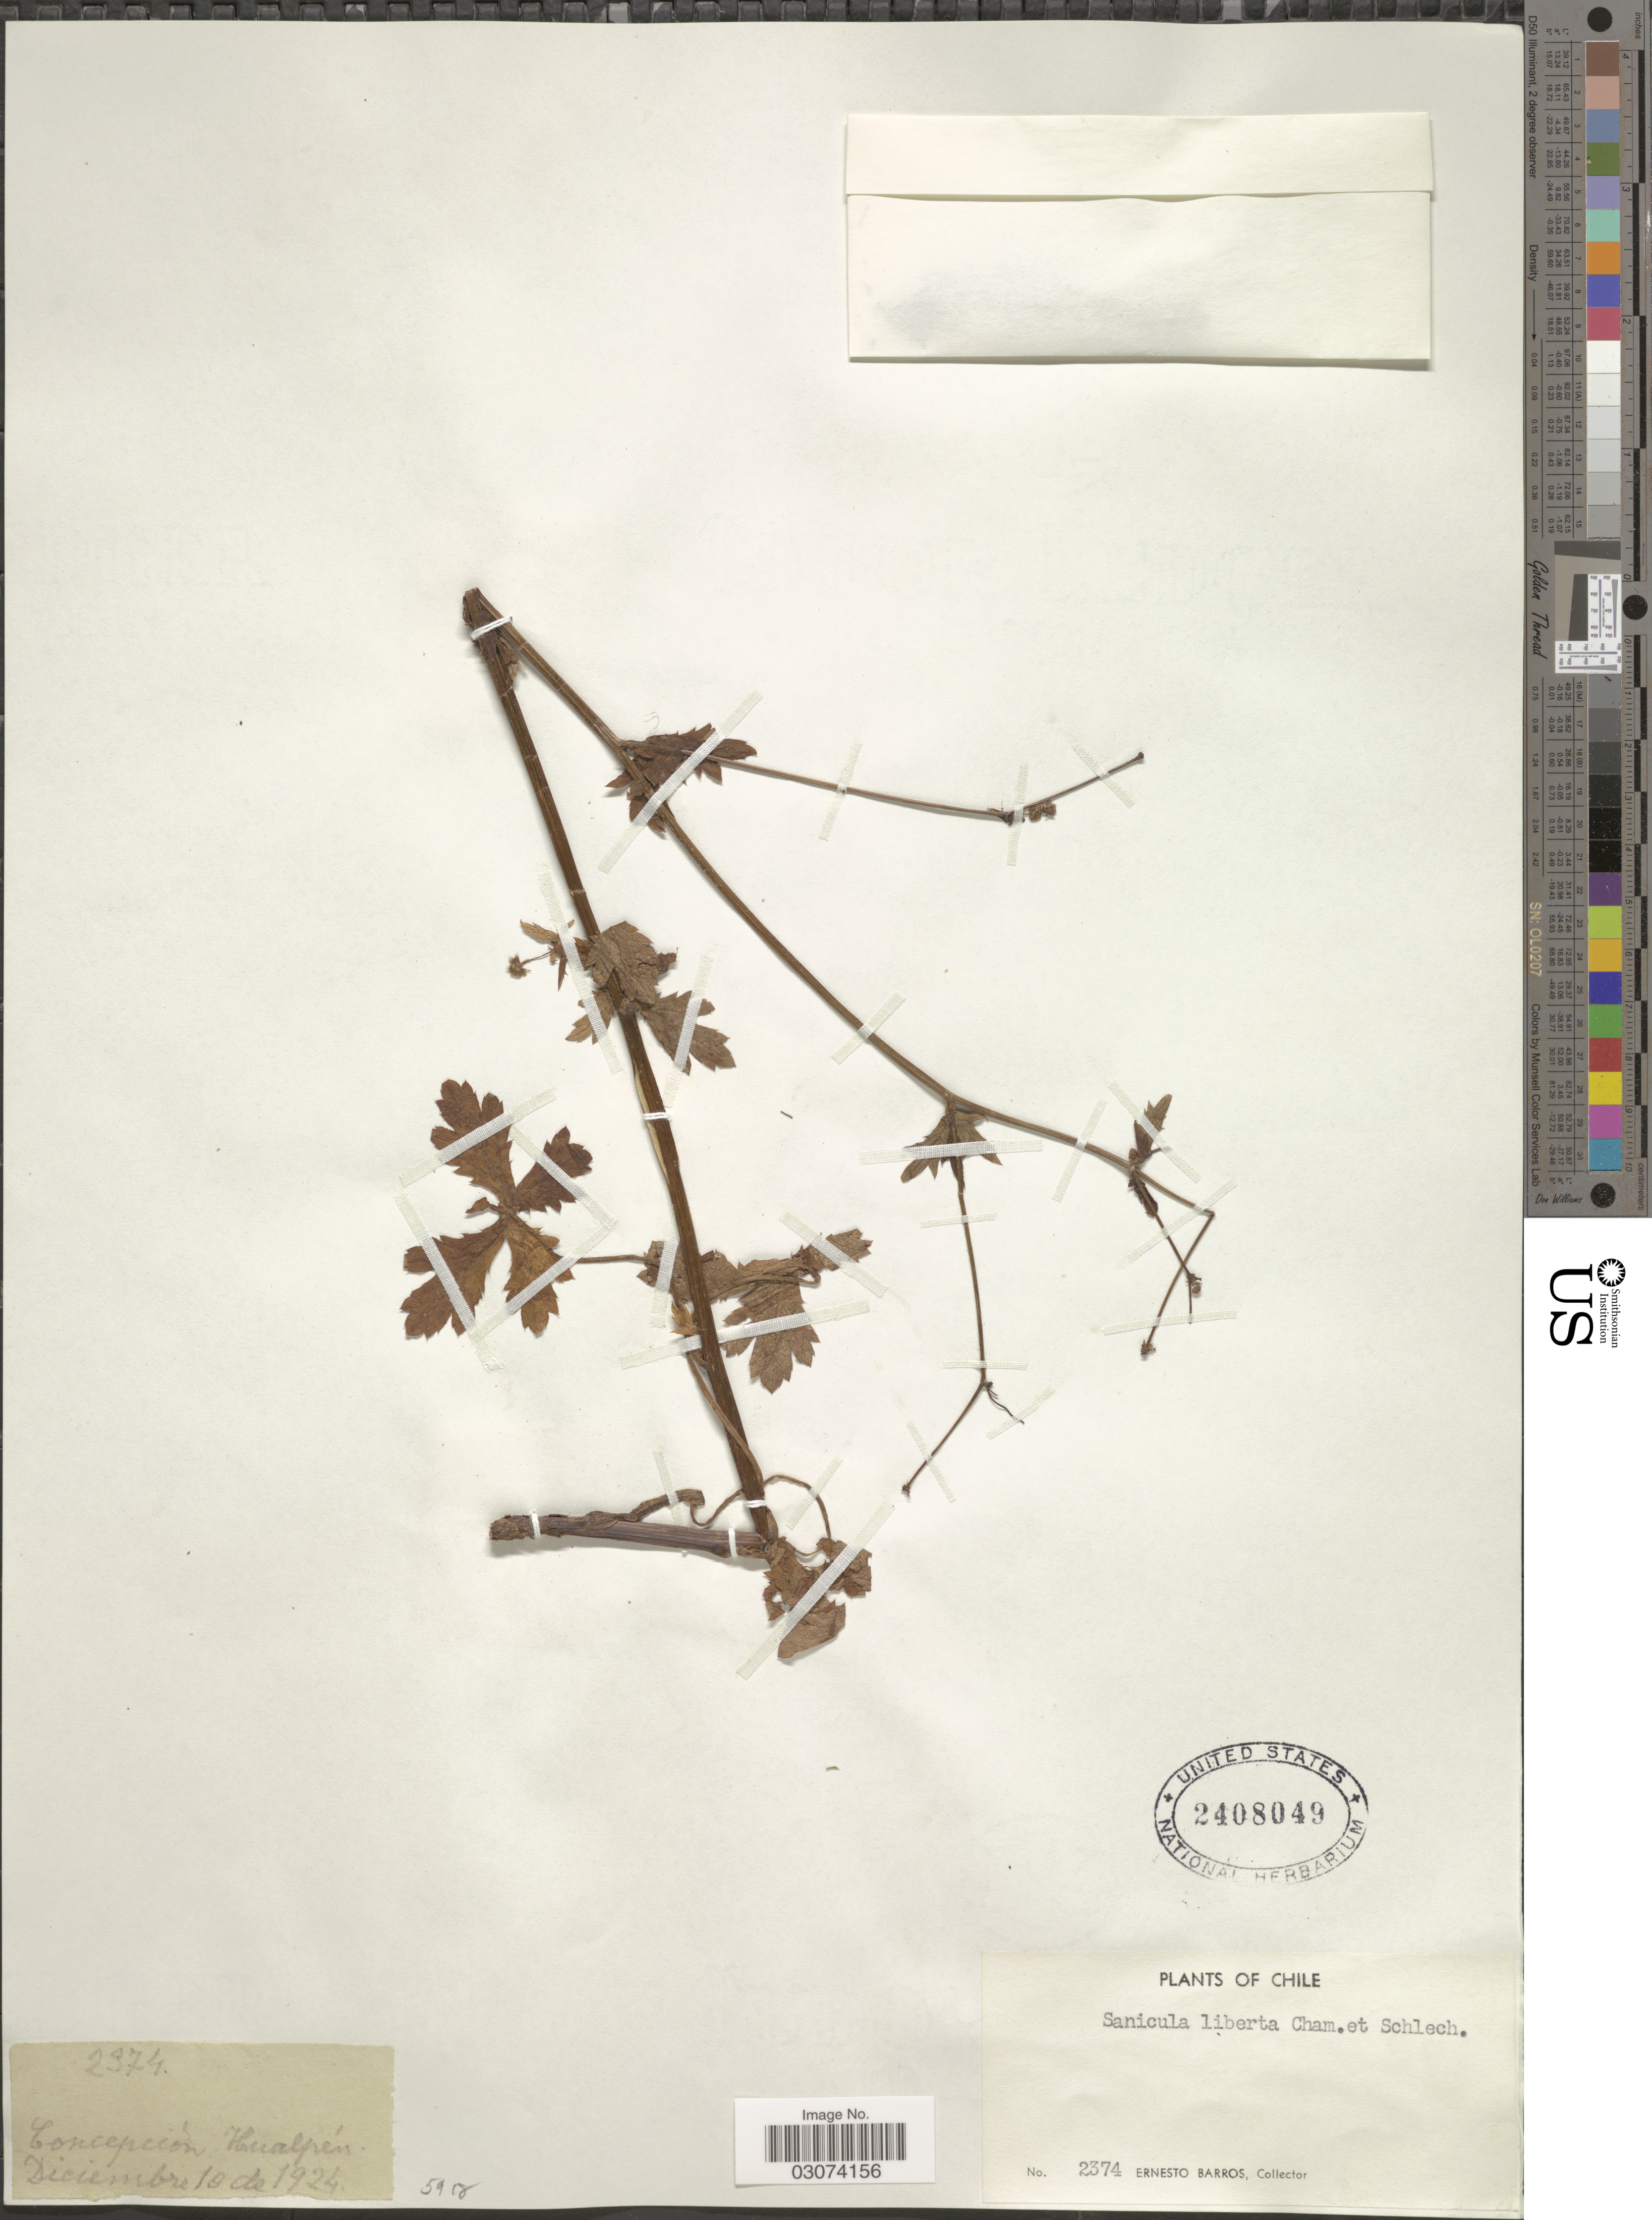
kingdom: Plantae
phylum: Tracheophyta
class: Magnoliopsida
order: Apiales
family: Apiaceae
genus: Sanicula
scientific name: Sanicula liberta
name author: Cham. & Schltdl.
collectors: E. Barros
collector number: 2374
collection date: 1924-12-10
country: Chile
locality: Concepcion Hualpén.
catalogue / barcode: US 2408049